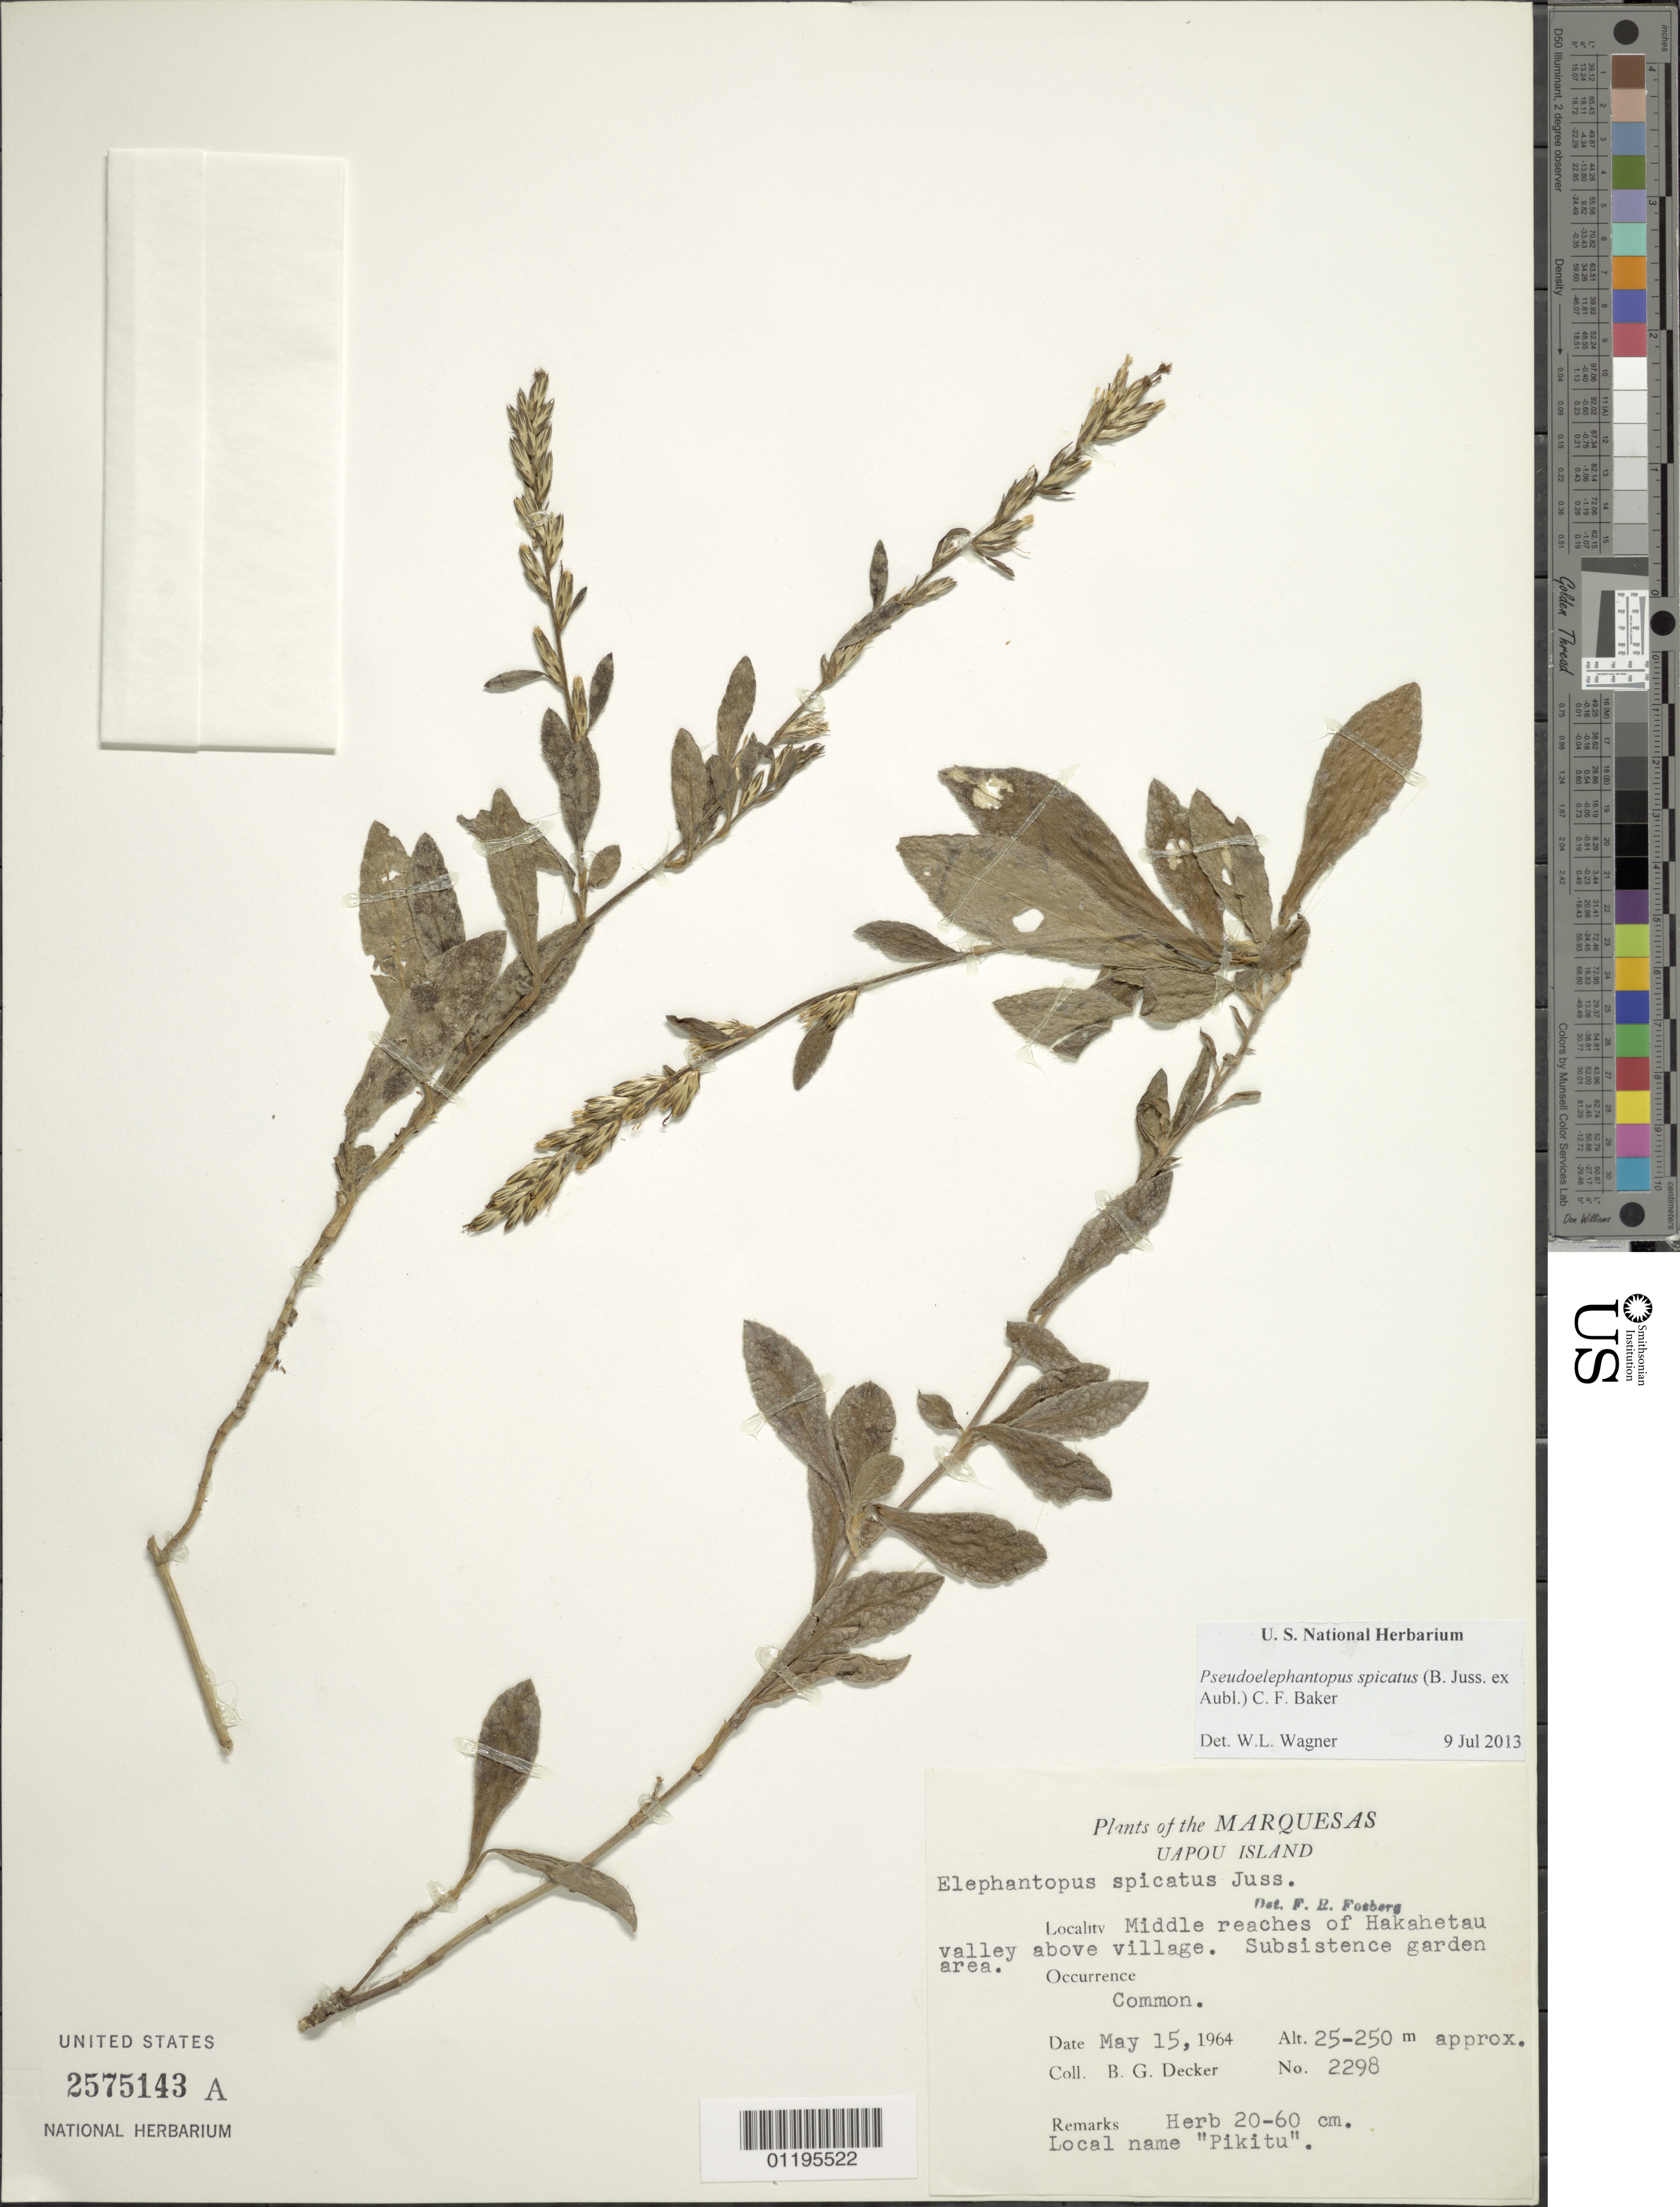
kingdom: Plantae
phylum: Tracheophyta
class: Magnoliopsida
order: Asterales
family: Asteraceae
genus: Pseudelephantopus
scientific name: Pseudelephantopus spicatus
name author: (Juss. ex Aubl.) C.F. Baker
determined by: Wagner, W. L., (BOT), Smithsonian Institution - National Museum of Natural History (UNITED STATES)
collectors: B. G. Decker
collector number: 2298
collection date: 1964-05-15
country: French Polynesia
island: Ua Pou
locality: middle reaches of Hakahetau Valley above village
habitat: Subsistence garden area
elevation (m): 25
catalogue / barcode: US 2575143A